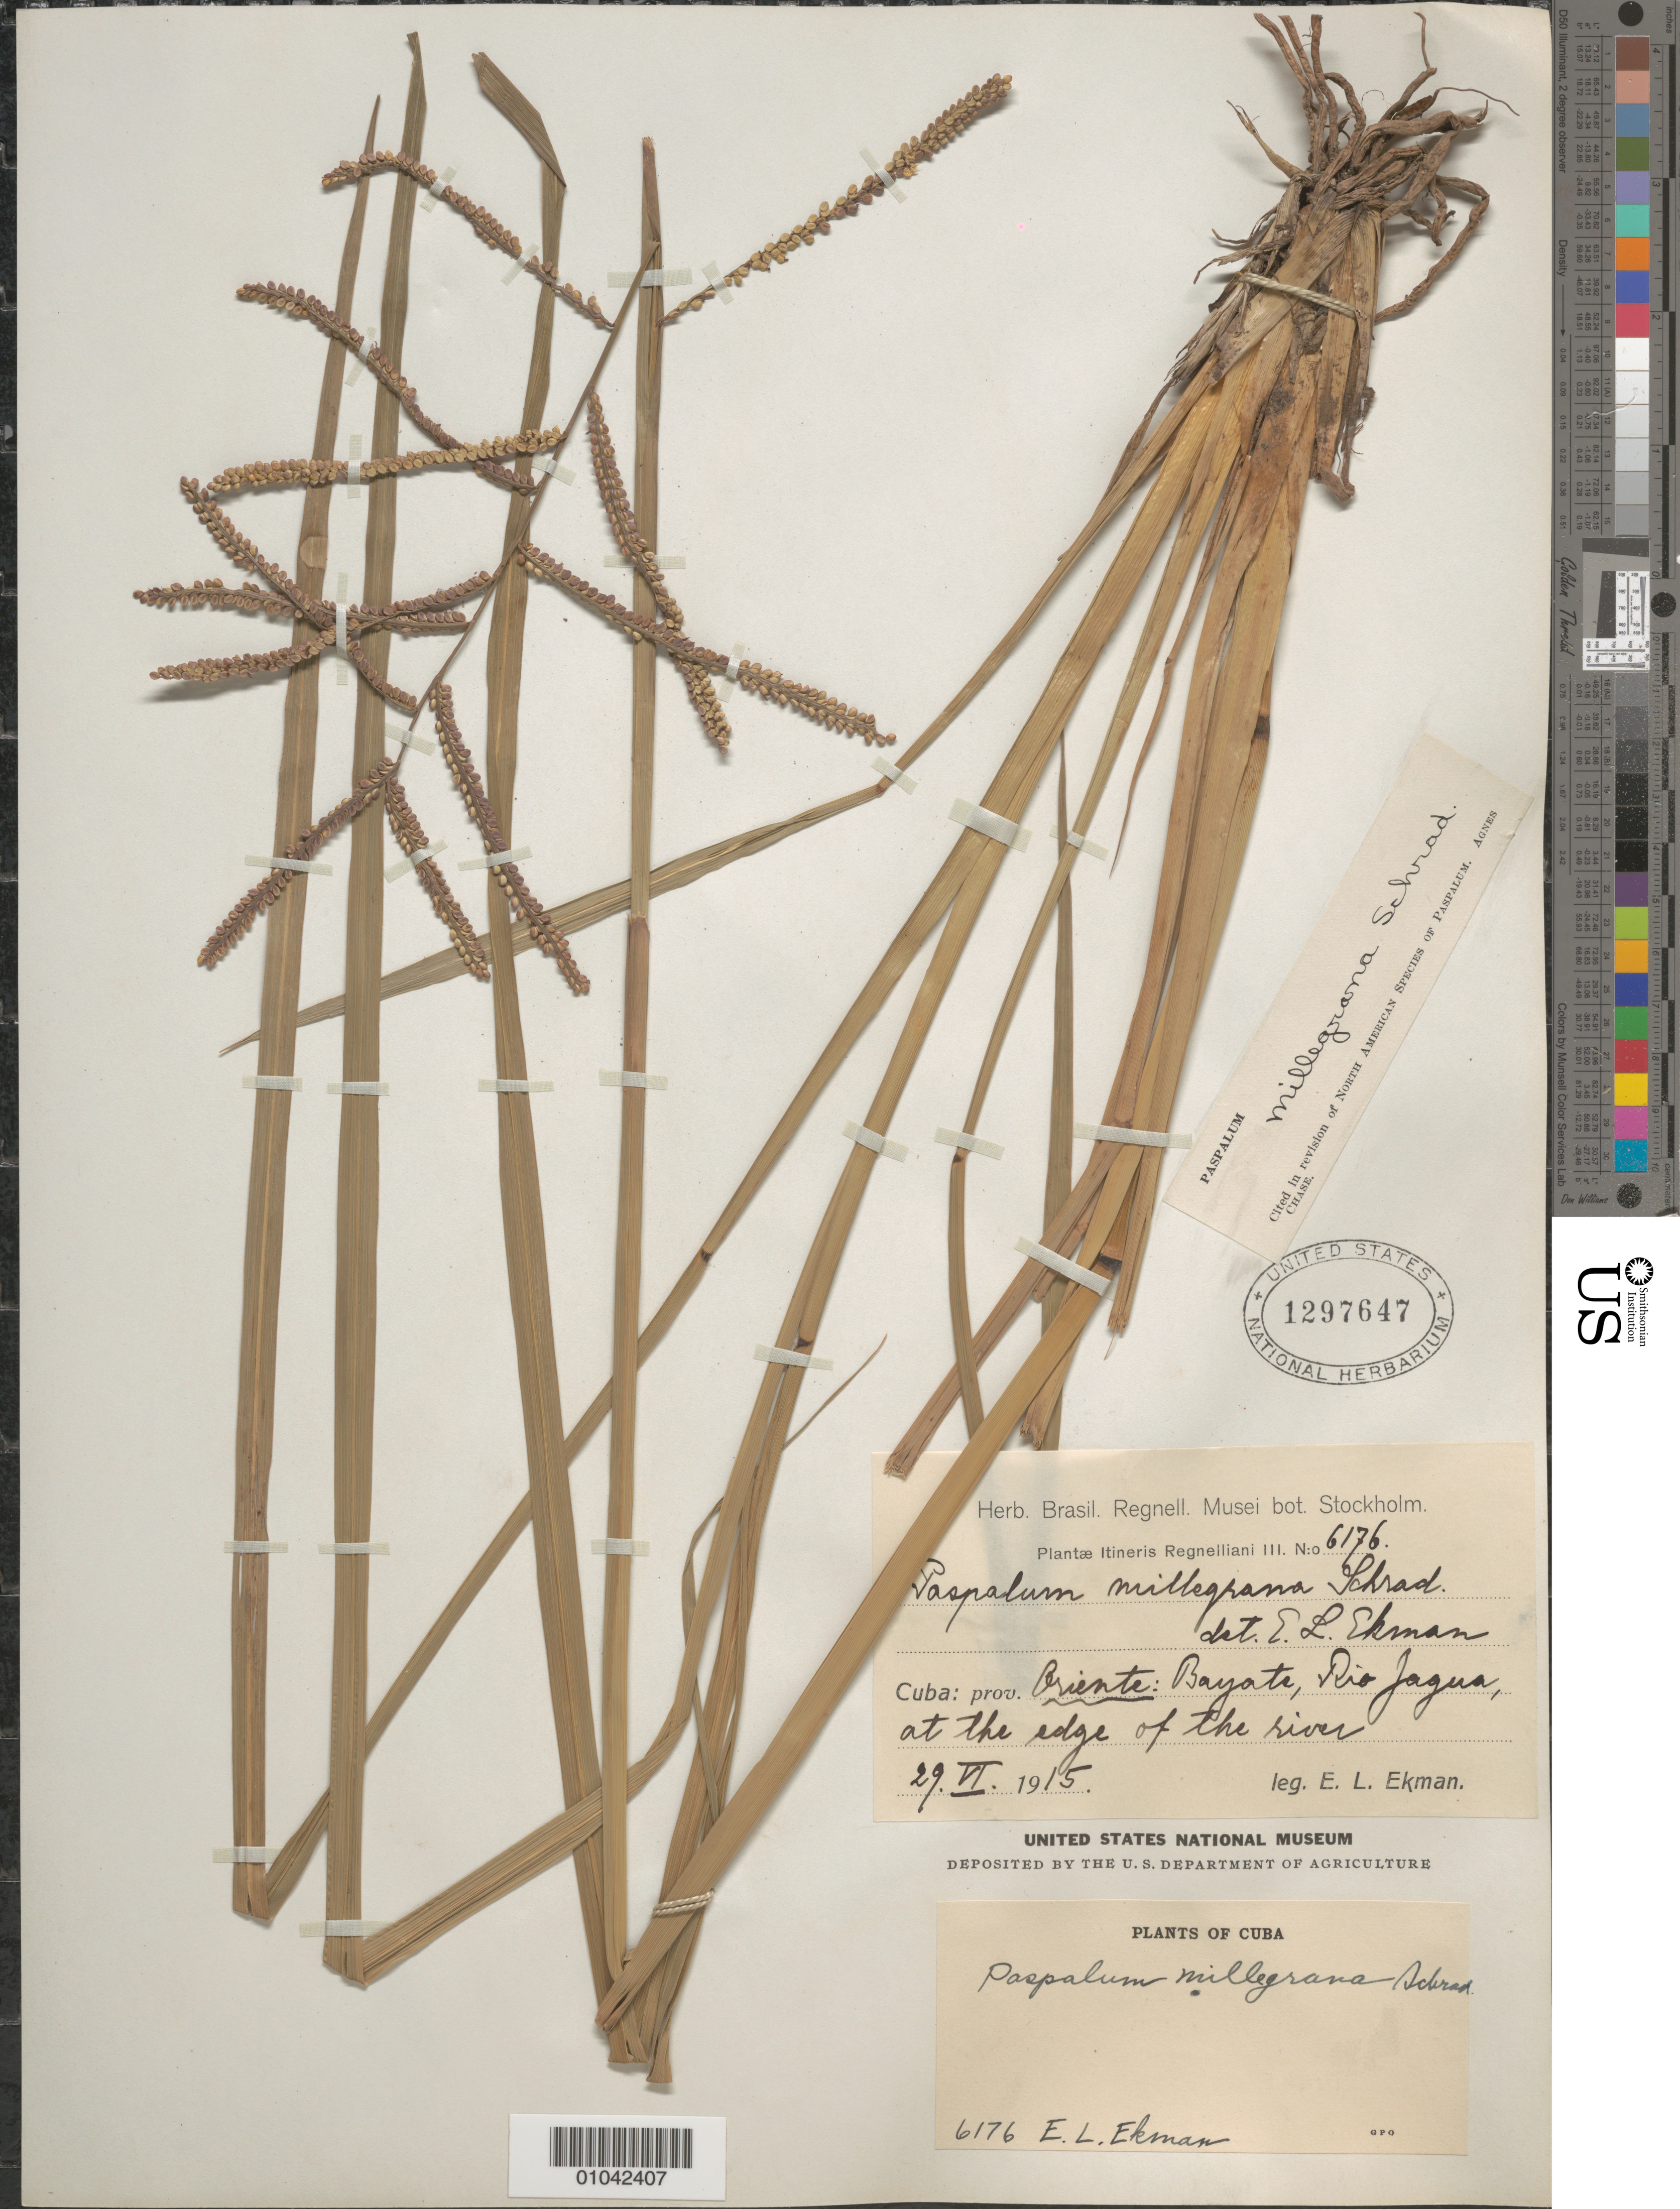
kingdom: Plantae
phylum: Tracheophyta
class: Liliopsida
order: Poales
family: Poaceae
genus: Paspalum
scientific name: Paspalum millegrana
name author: Schrad.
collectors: E. L. Ekman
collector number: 6176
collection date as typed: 29 Jun 1915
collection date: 1915-06-29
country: Cuba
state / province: Oriente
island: Cuba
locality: Bayate, Rio Jagua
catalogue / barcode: US 1297647